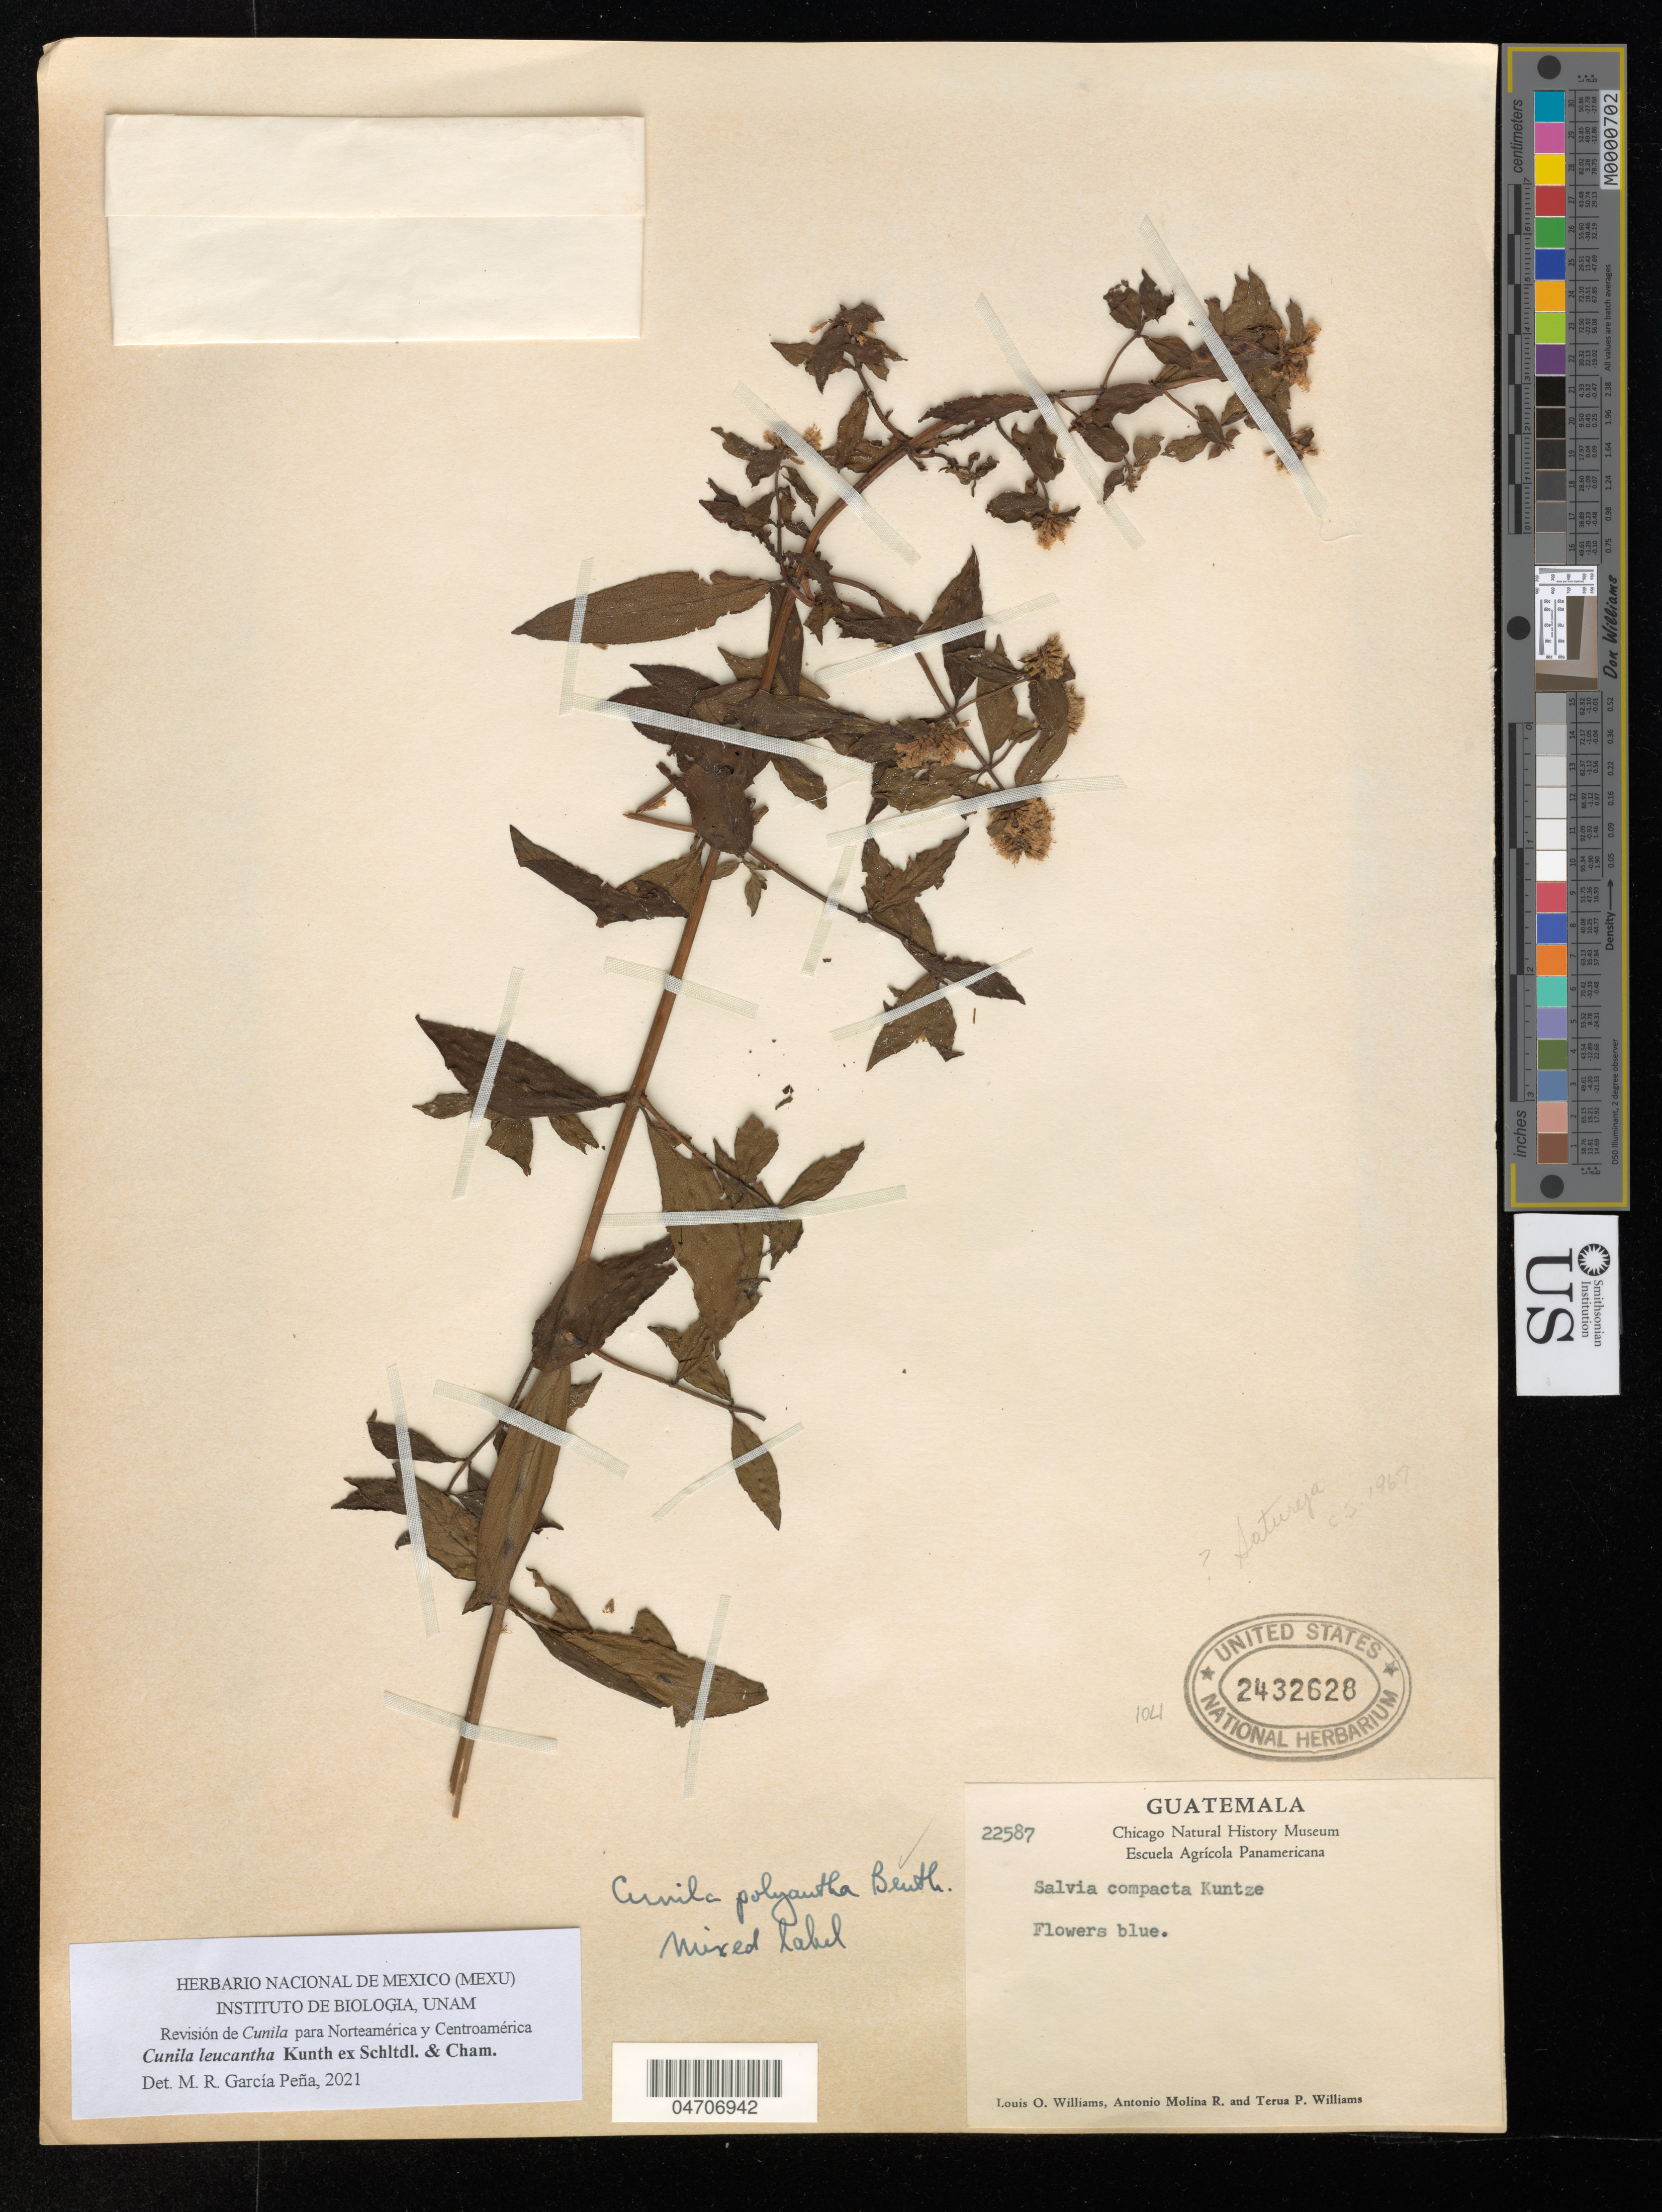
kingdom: Plantae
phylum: Tracheophyta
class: Magnoliopsida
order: Lamiales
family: Lamiaceae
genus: Cunila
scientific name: Cunila polyantha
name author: Benth.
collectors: L. O. Williams, A. Molina R. & T. P. Williams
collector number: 22587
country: Guatemala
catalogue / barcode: US 2432628